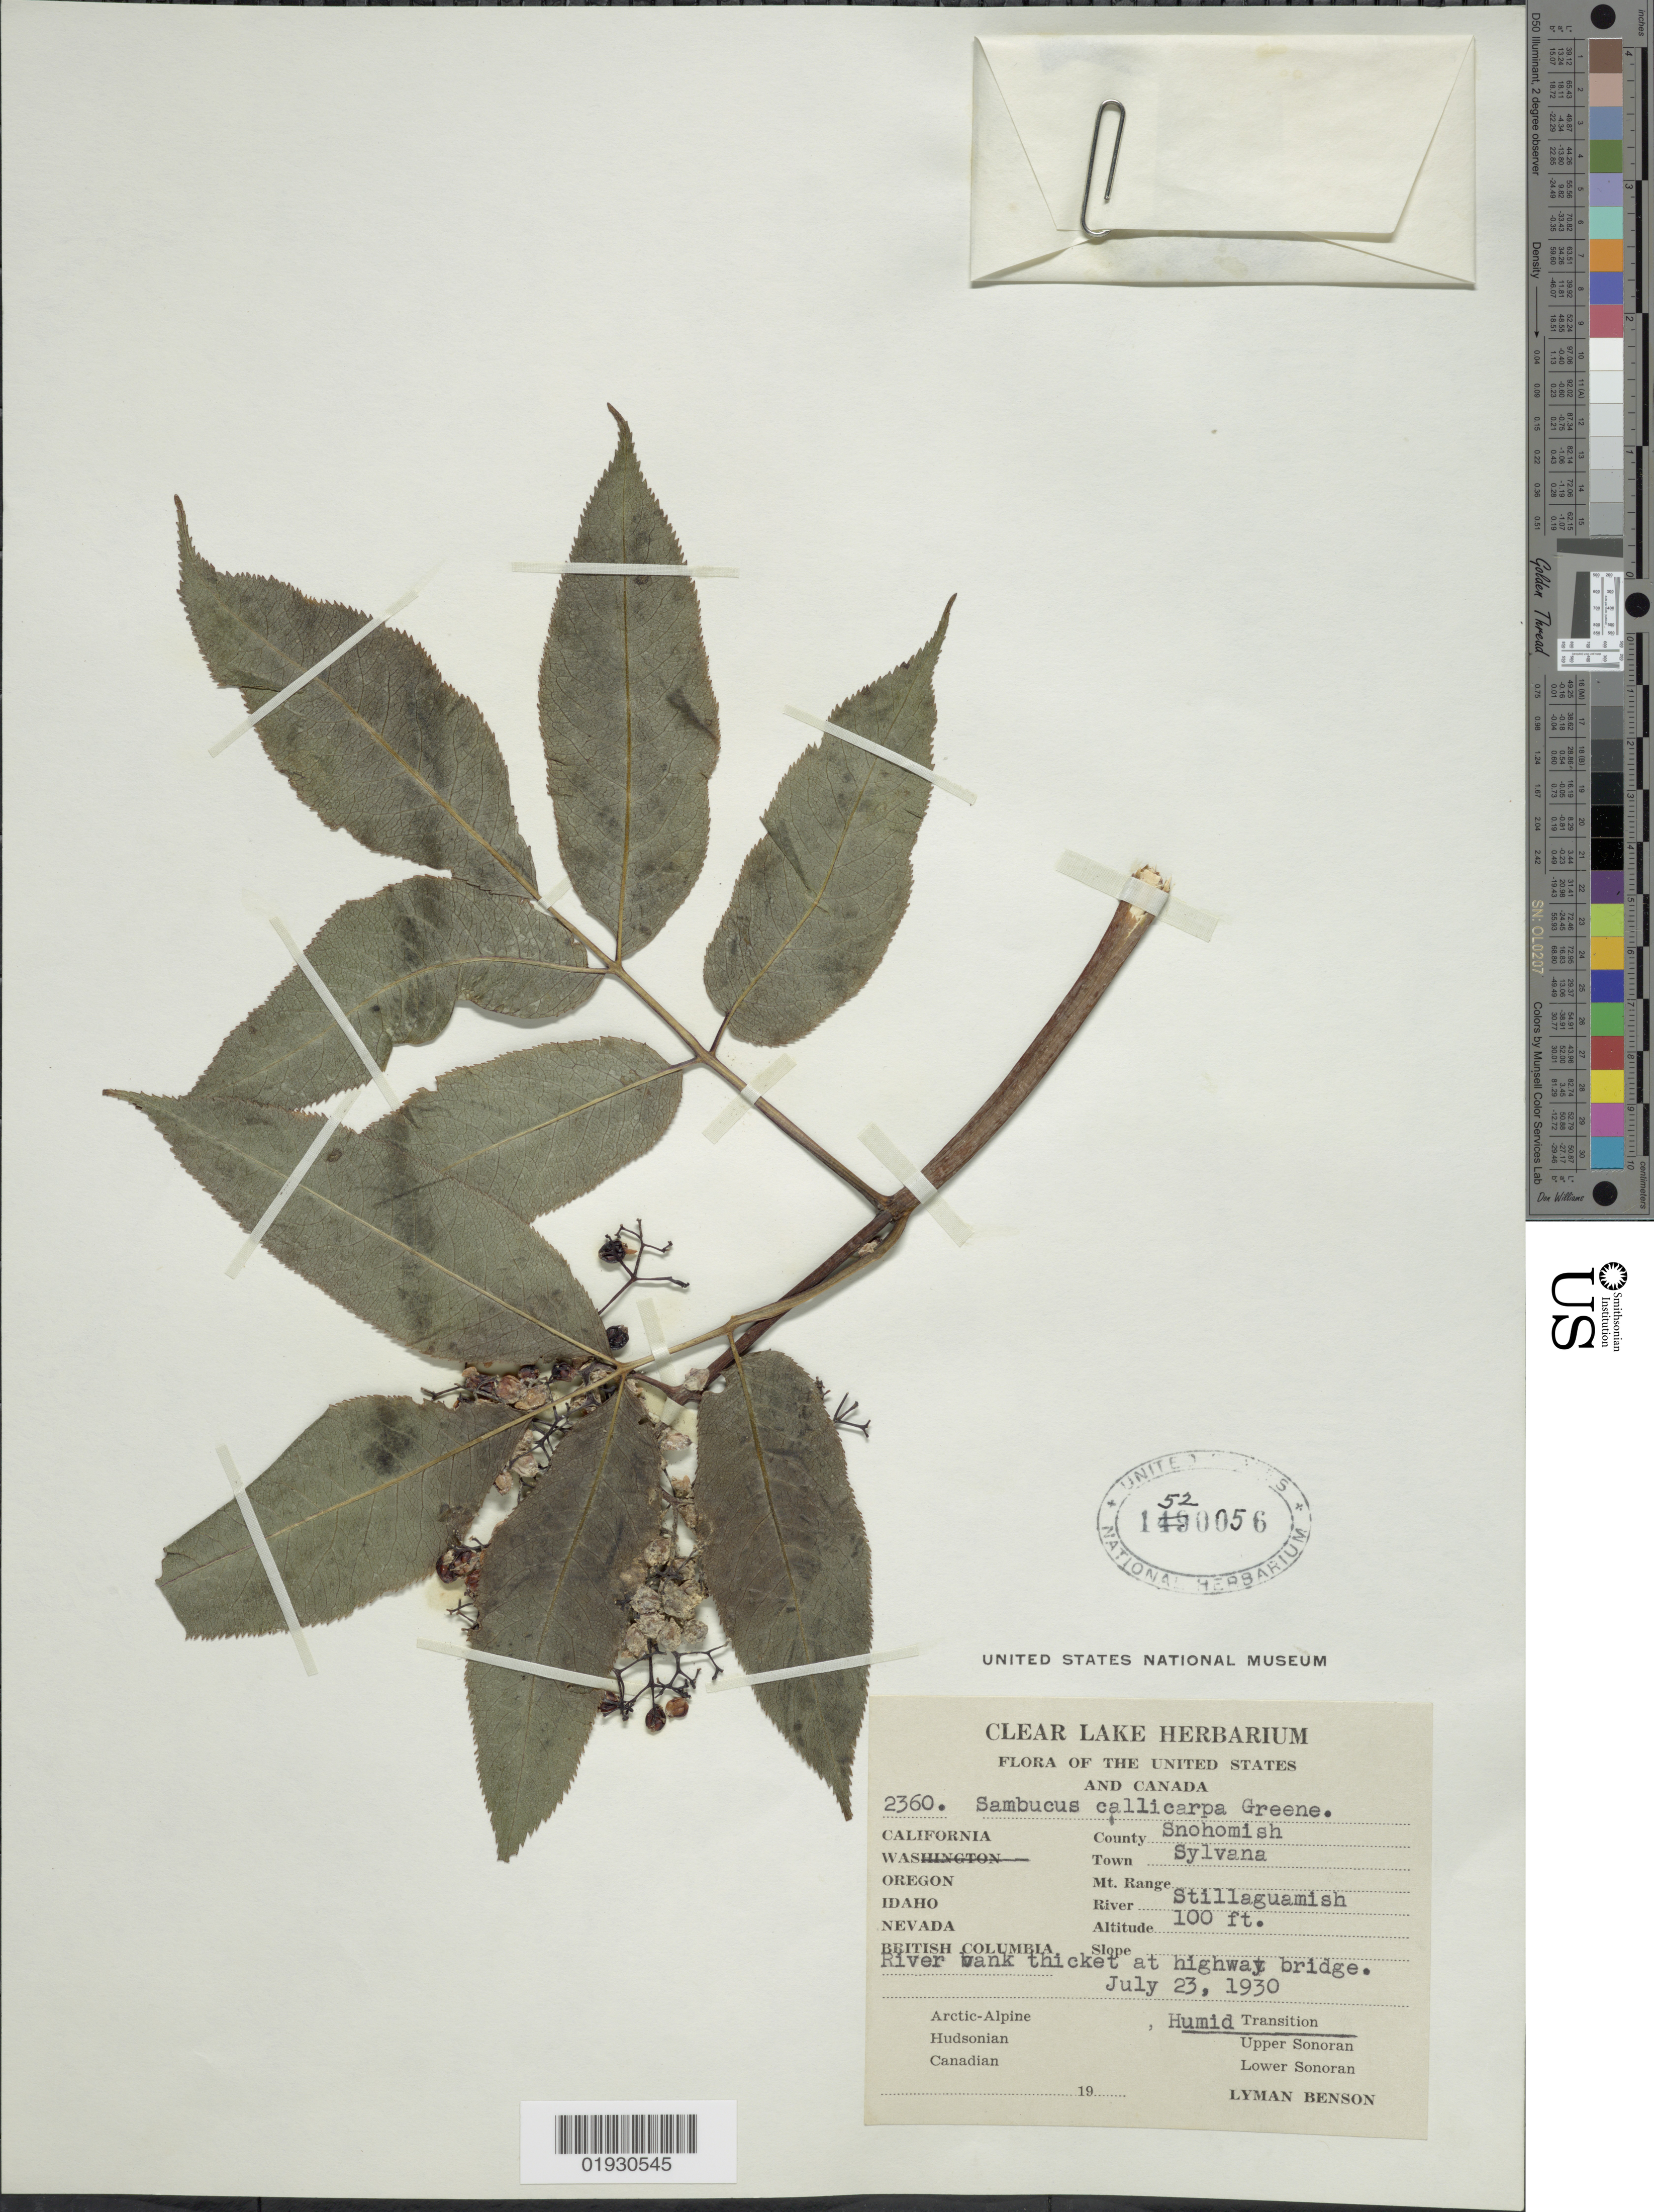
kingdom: Plantae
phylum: Tracheophyta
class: Magnoliopsida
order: Dipsacales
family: Viburnaceae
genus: Sambucus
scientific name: Sambucus callicarpa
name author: Greene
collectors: L. D. Benson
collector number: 2360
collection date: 1930-07-23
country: United States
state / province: Washington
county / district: Snohomish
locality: County Snohomish. Town Sylvana. River Stillaguamish. River bank thicket at highway bridge.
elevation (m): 30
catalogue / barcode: US 1520056